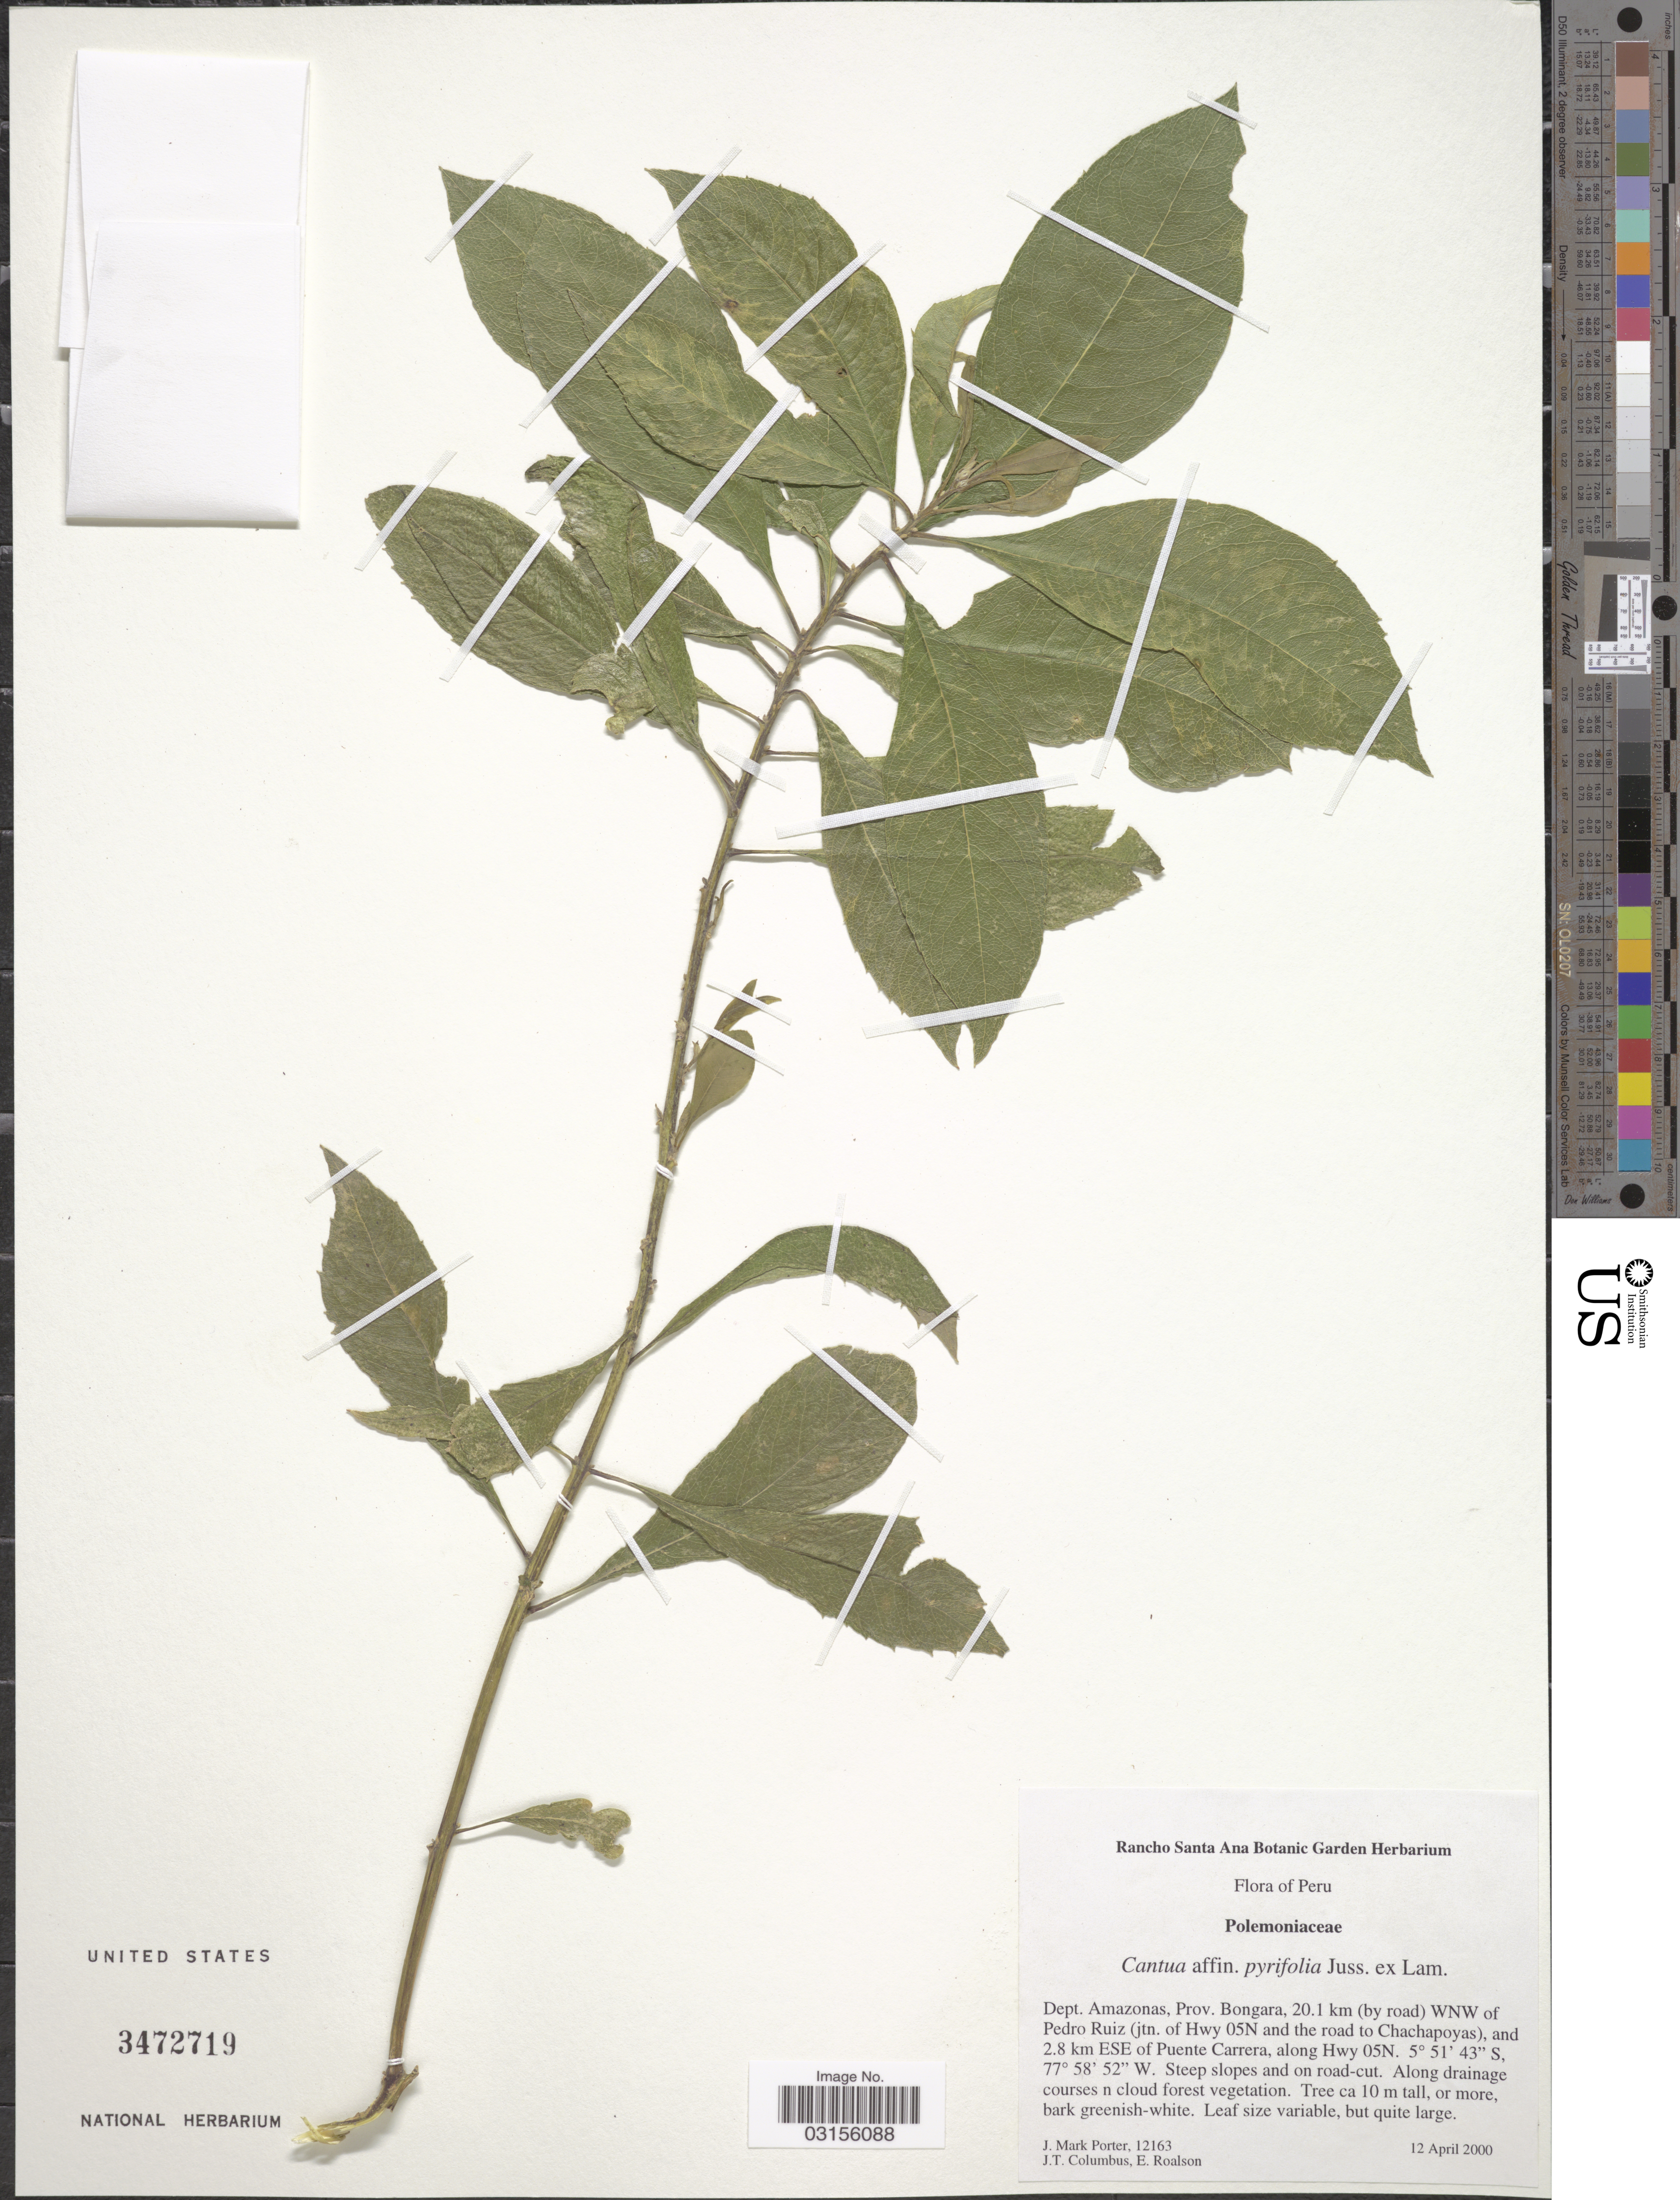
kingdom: Plantae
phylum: Tracheophyta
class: Magnoliopsida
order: Ericales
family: Polemoniaceae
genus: Cantua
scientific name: Cantua pyrifolia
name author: Juss. ex Lam.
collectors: J. M. Porter, J. T. Columbus & E. H. Roalson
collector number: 12163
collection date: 2000-04-12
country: Peru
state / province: Amazonas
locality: Dept. Amazonas, Prov. Bongara, 20.1 km (by road) WNW of Pedro Ruiz (jtn. of Hwy 05N and the road to Chachapoyas), and 2.8 km ESE of Puente Carrera, along Hwy 05N.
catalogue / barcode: US 3472719